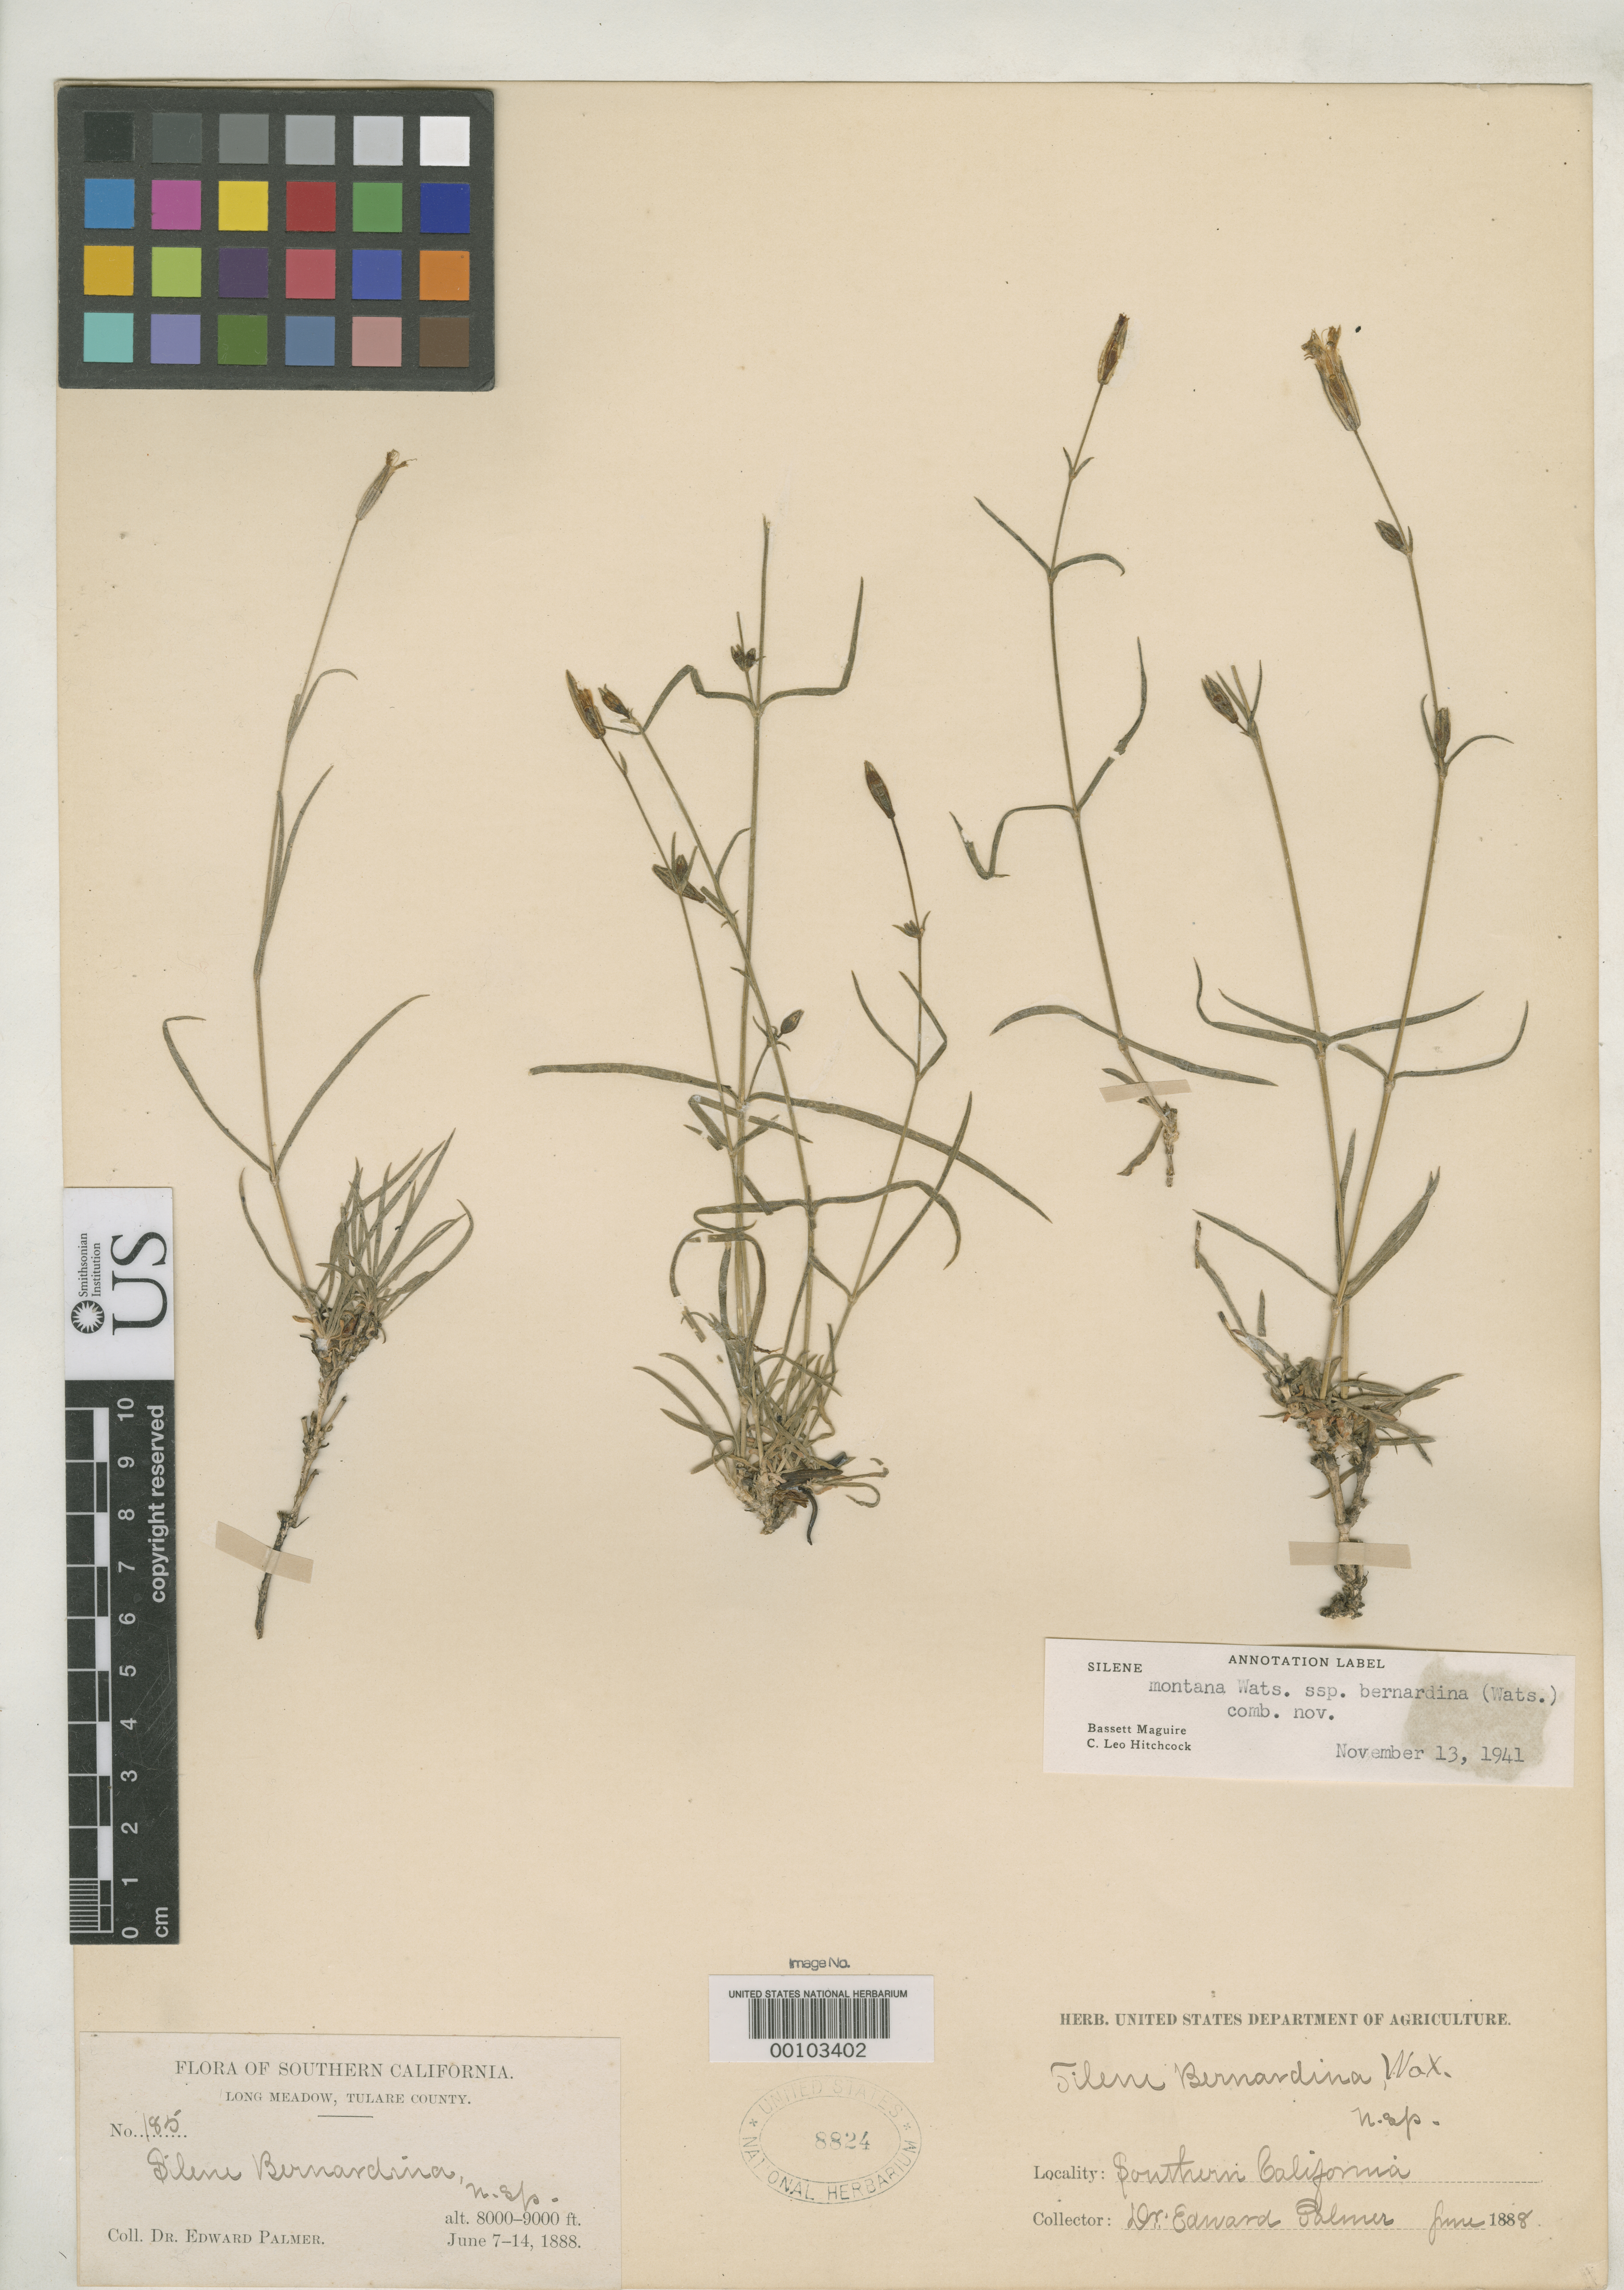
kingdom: Plantae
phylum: Tracheophyta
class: Magnoliopsida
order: Caryophyllales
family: Caryophyllaceae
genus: Silene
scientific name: Silene bernardina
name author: S. Watson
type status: Type Collection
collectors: E. Palmer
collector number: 185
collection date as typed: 07 Jun 1888 to 14 Jun 1888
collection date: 1888-06-07/1888-06-14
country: United States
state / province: California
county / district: Tulare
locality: Long Meadow.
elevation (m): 2438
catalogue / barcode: US 8824